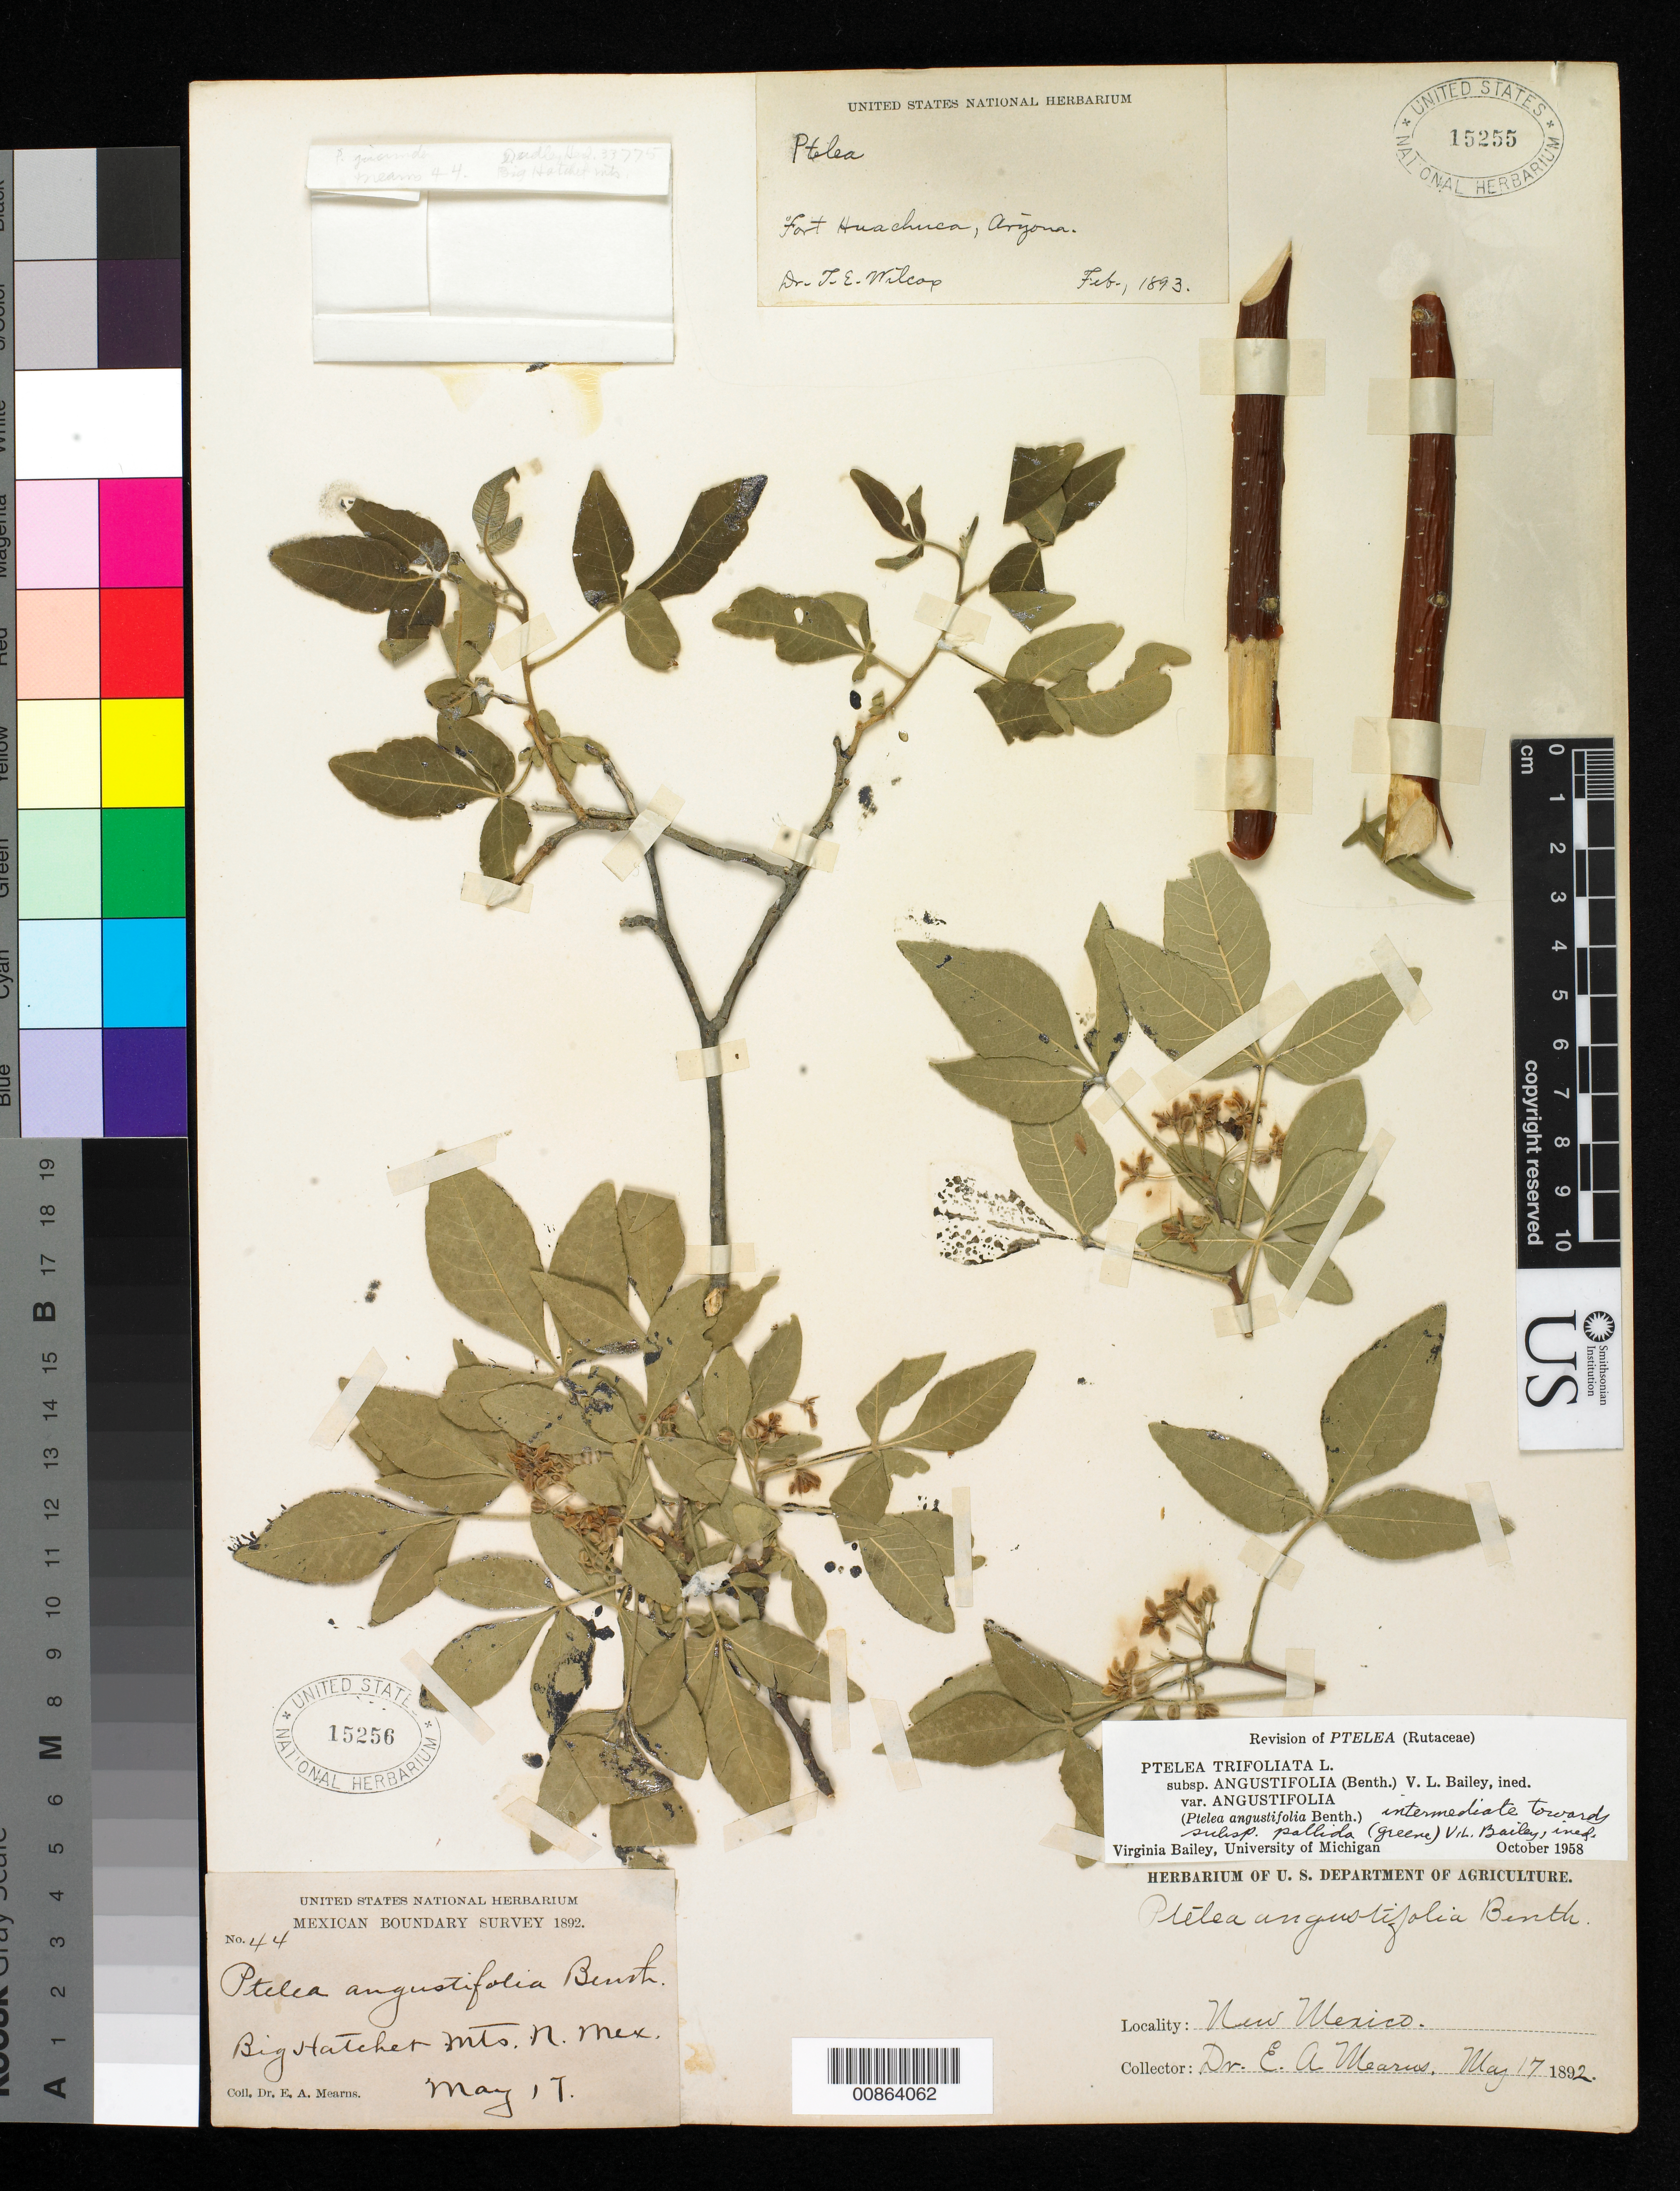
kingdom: Plantae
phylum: Tracheophyta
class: Magnoliopsida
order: Sapindales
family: Rutaceae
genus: Ptelea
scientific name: Ptelea trifoliata subsp. angustifolia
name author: (Benth.) V. L. Bailey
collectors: E. A. Mearns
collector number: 44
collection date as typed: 17 May 1892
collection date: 1892-05-17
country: United States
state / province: New Mexico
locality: Big Hatcher Mts., New Mexico.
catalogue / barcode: US 15256